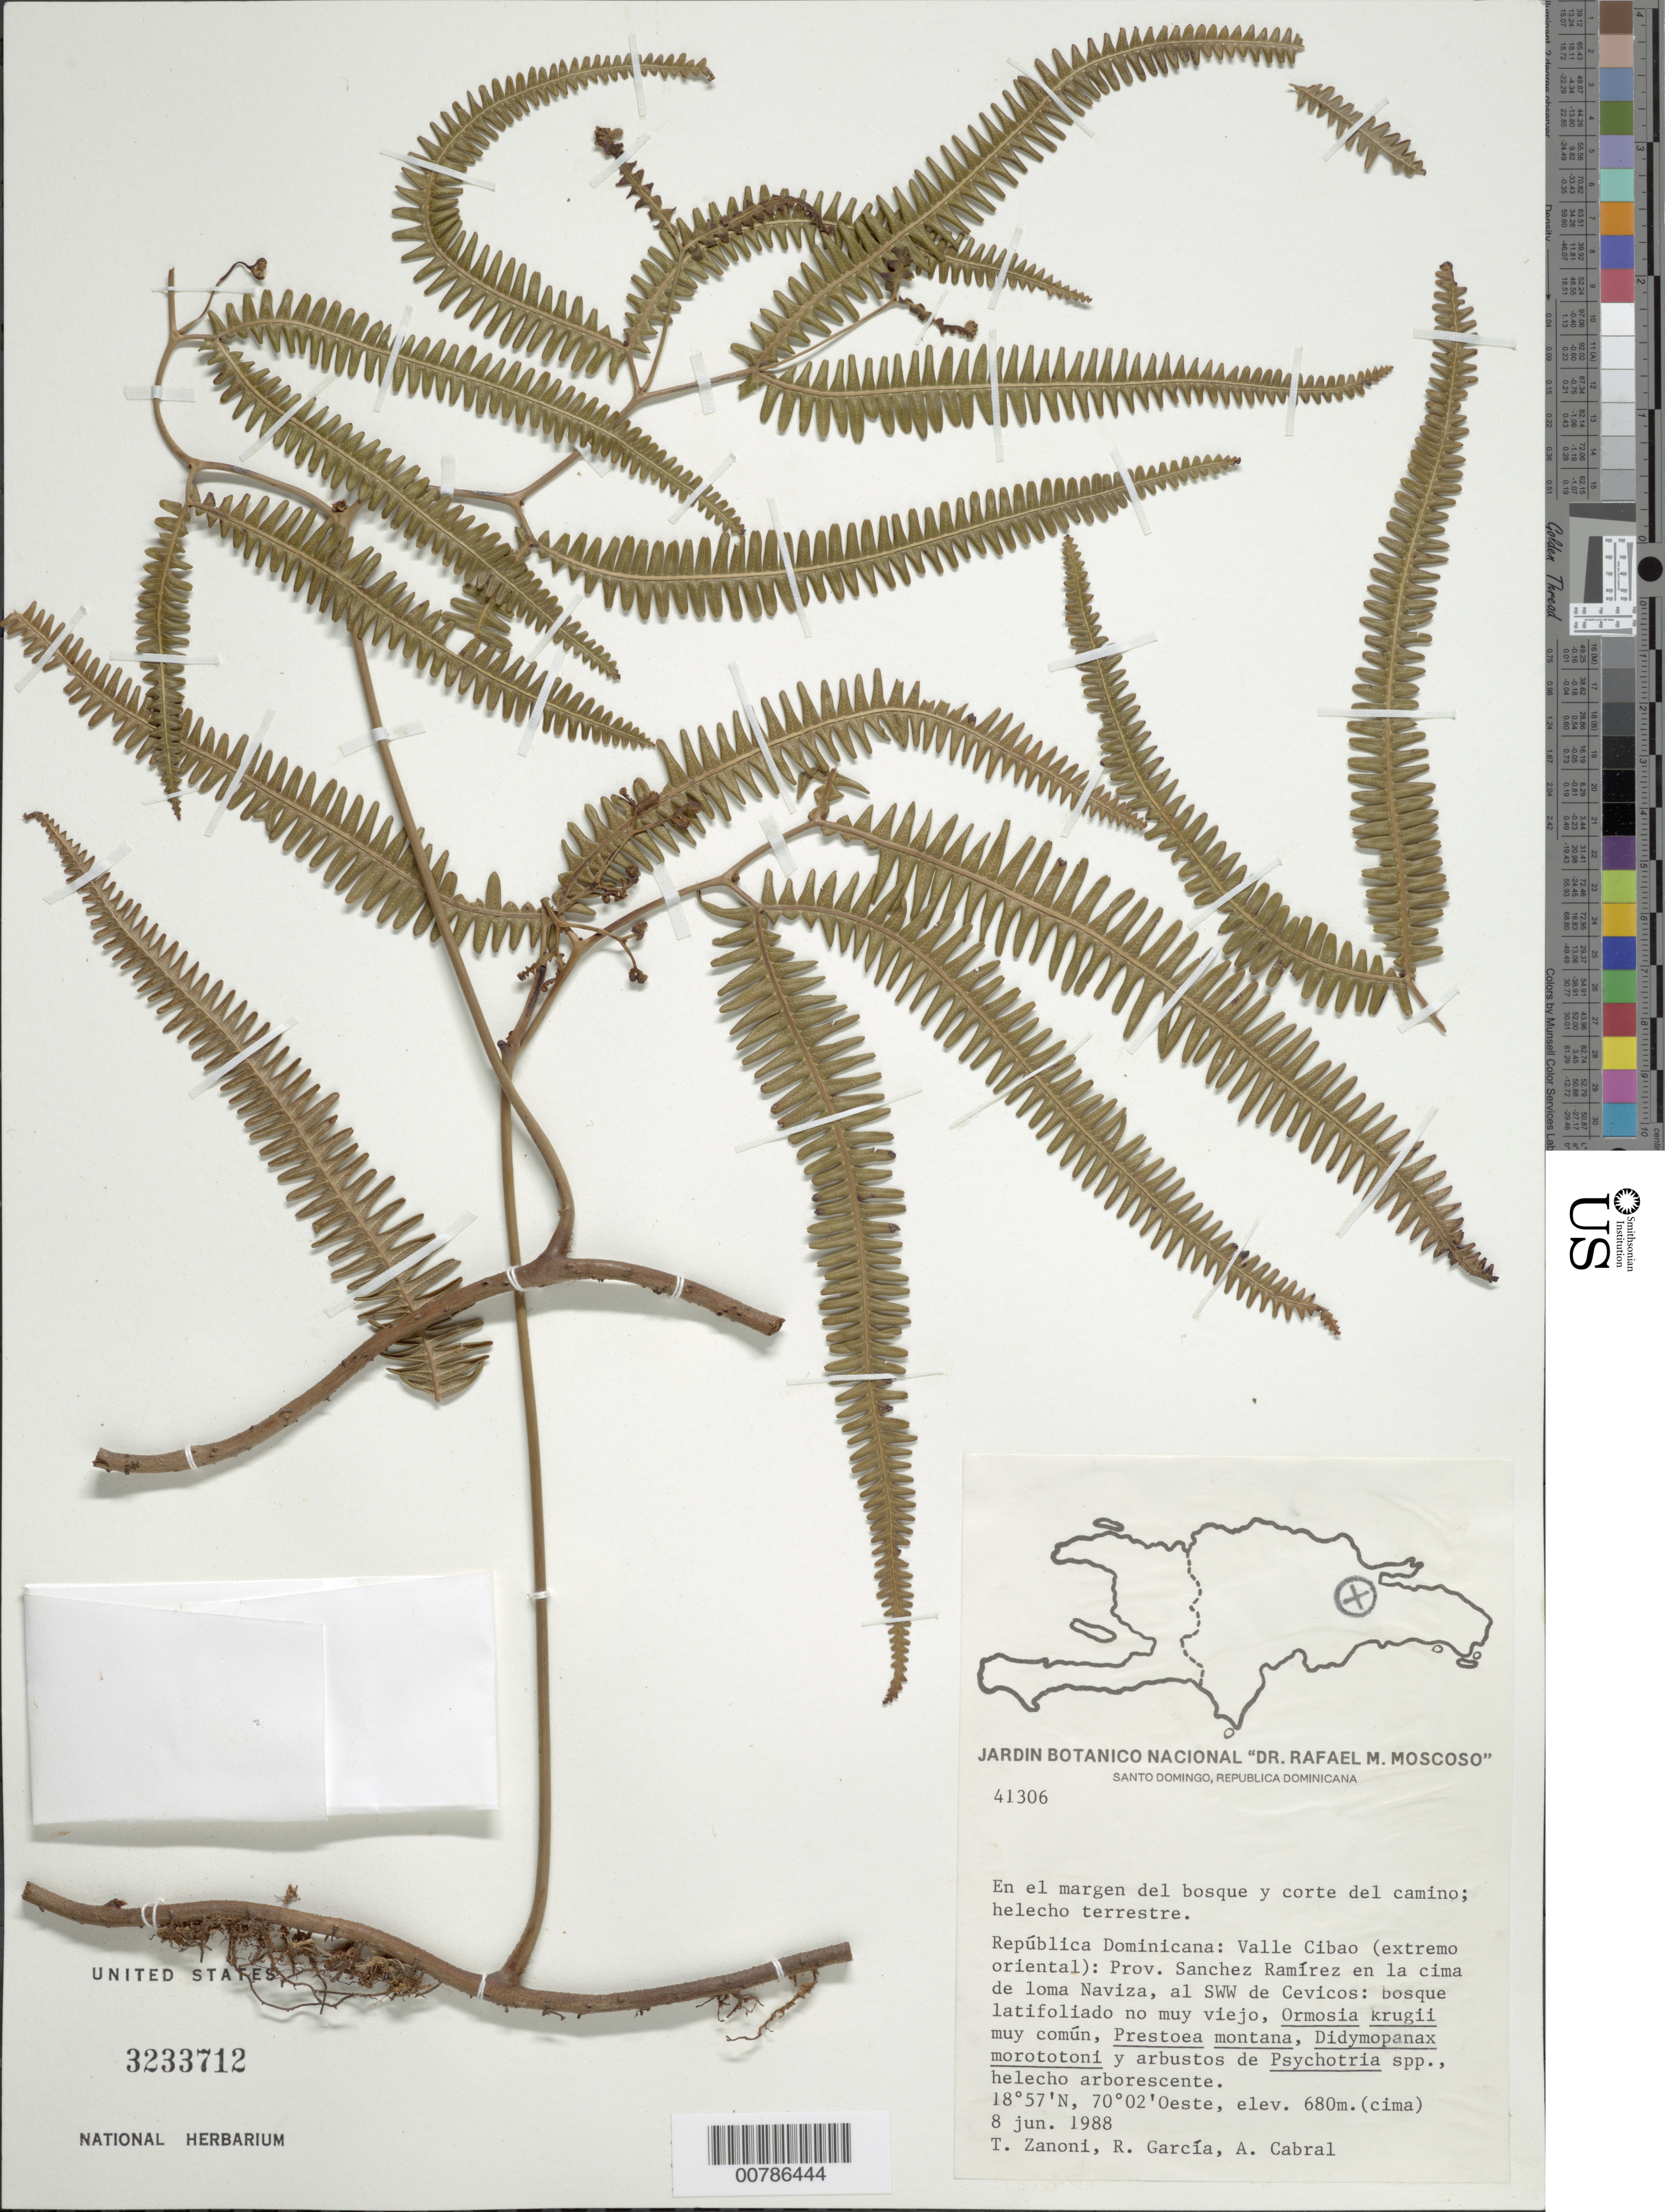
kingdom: Plantae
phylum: Tracheophyta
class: Polypodiopsida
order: Gleicheniales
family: Gleicheniaceae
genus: Dicranopteris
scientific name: Dicranopteris flexuosa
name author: (Schrad.) Underw.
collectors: T. A. Zanoni, R. García & A. Cabral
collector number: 41306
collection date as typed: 08 Jun 1988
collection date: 1988-06-08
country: Dominican Republic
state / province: Sanchez Ramirez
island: Hispaniola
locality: Valle Cibao, en la cima de loma Naviza, SW de Cevicos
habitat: Bosque latifoliado no muy viejo, Ormosia krugii, Prestoea montana, Didymopanax morototoni y arbustos de Psychotria sp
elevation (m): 680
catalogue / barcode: US 3233712